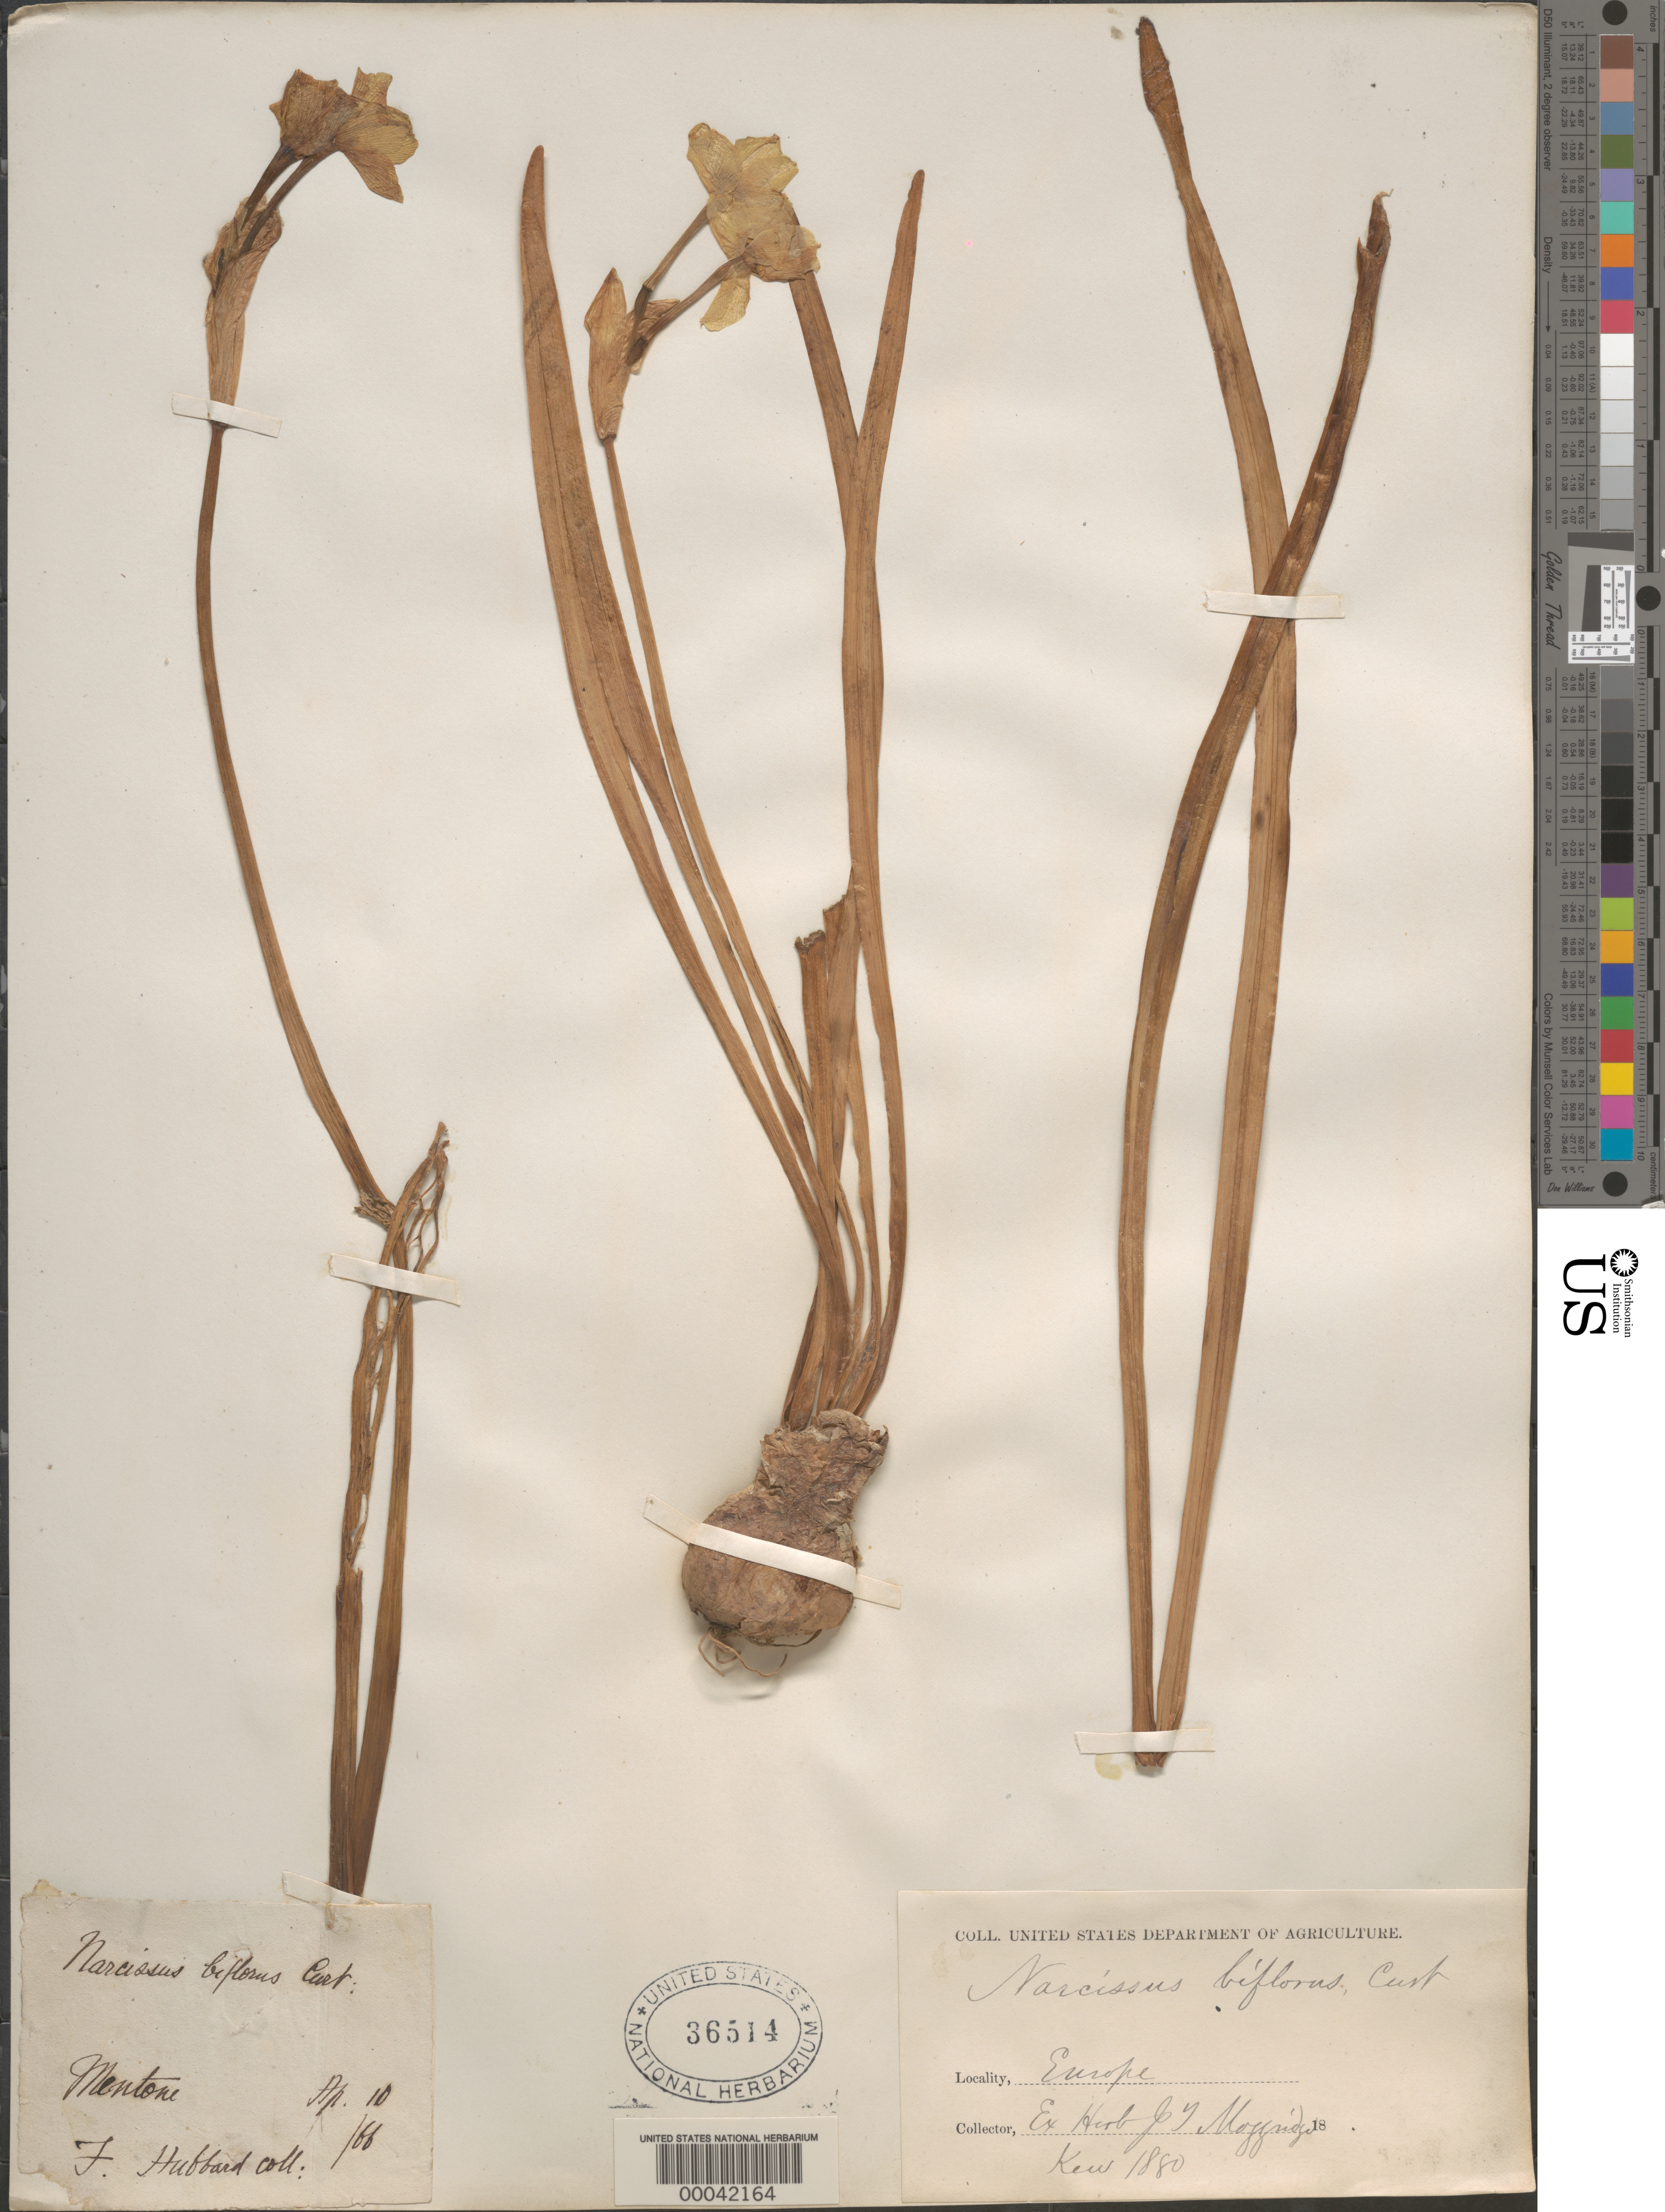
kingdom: Plantae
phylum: Tracheophyta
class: Liliopsida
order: Asparagales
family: Amaryllidaceae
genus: Narcissus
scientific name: Narcissus biflorus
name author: Curtis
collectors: F. Hubbard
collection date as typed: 10 Apr 1866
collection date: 1866-04-10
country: France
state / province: Provence-Alpes-Cote d'Azur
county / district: Alpes-Maritimes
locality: Menton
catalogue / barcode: US 36514